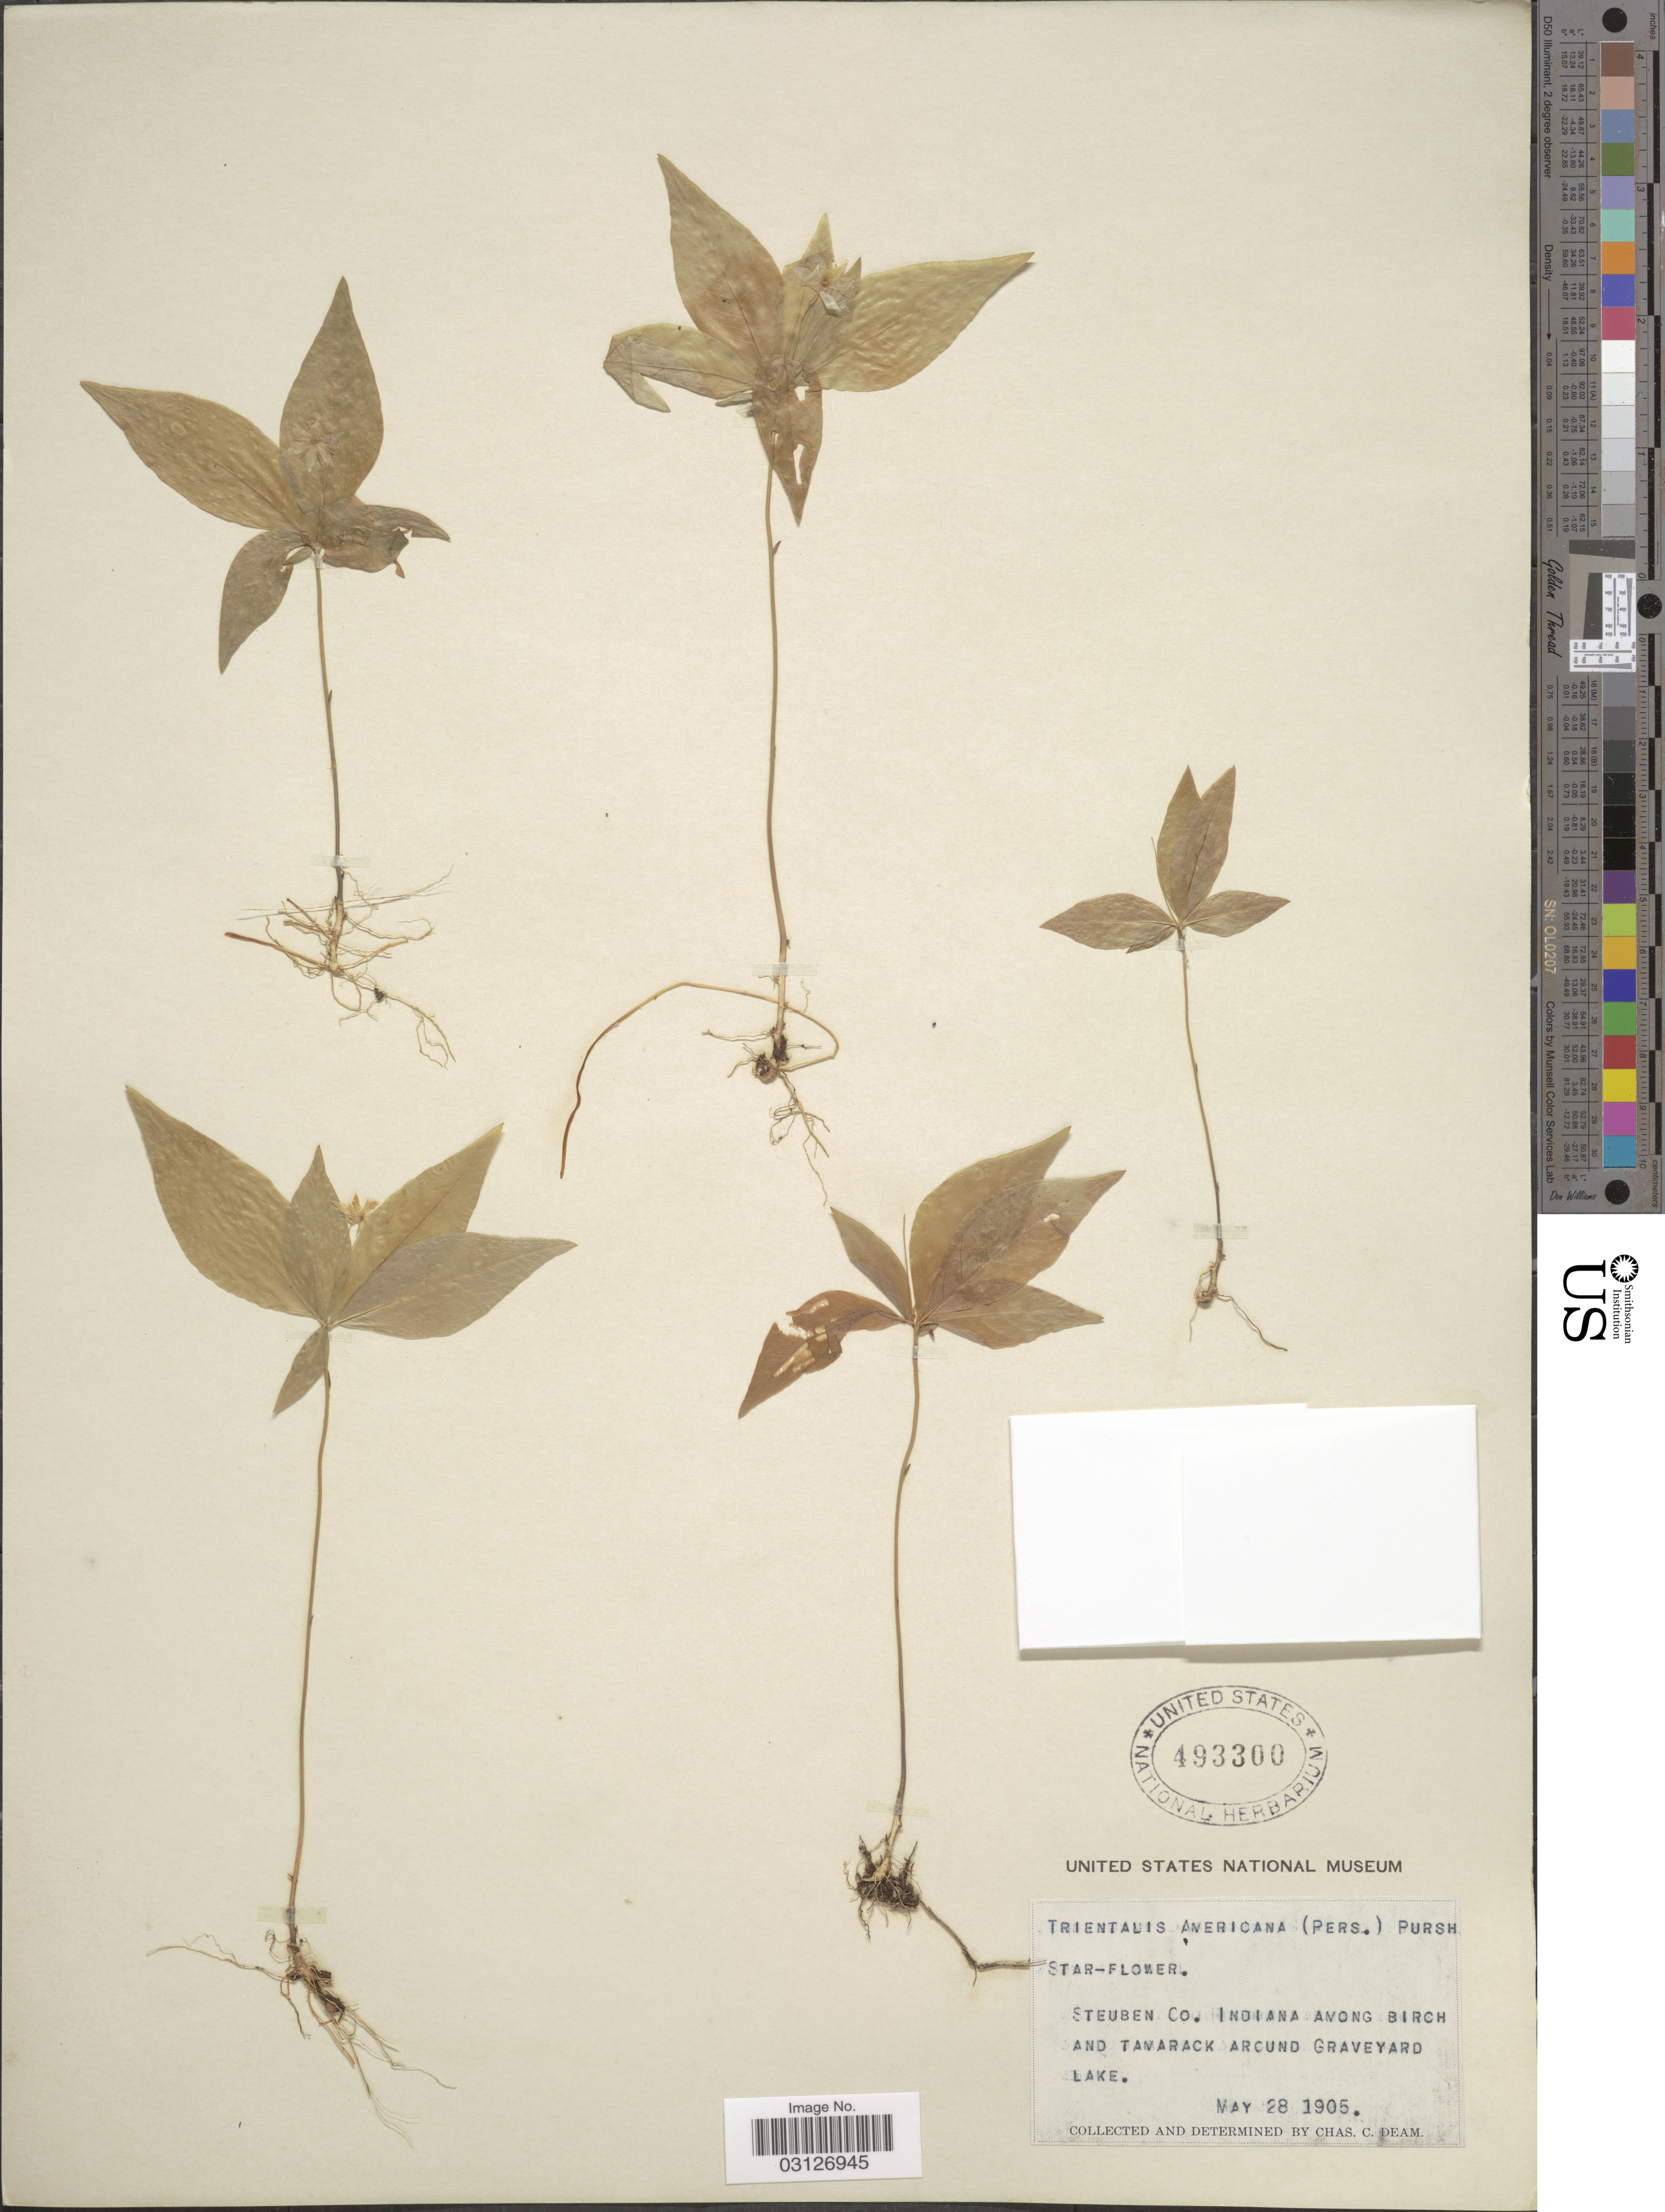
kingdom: Plantae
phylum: Tracheophyta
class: Magnoliopsida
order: Ericales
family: Primulaceae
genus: Trientalis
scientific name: Trientalis americana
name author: Pursh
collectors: C. C. Deam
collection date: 1905-05-28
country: United States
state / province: Indiana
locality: Steuben Co. Indiana among Birch and Tamarack Arcund Graveyard Lake.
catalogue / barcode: US 493300